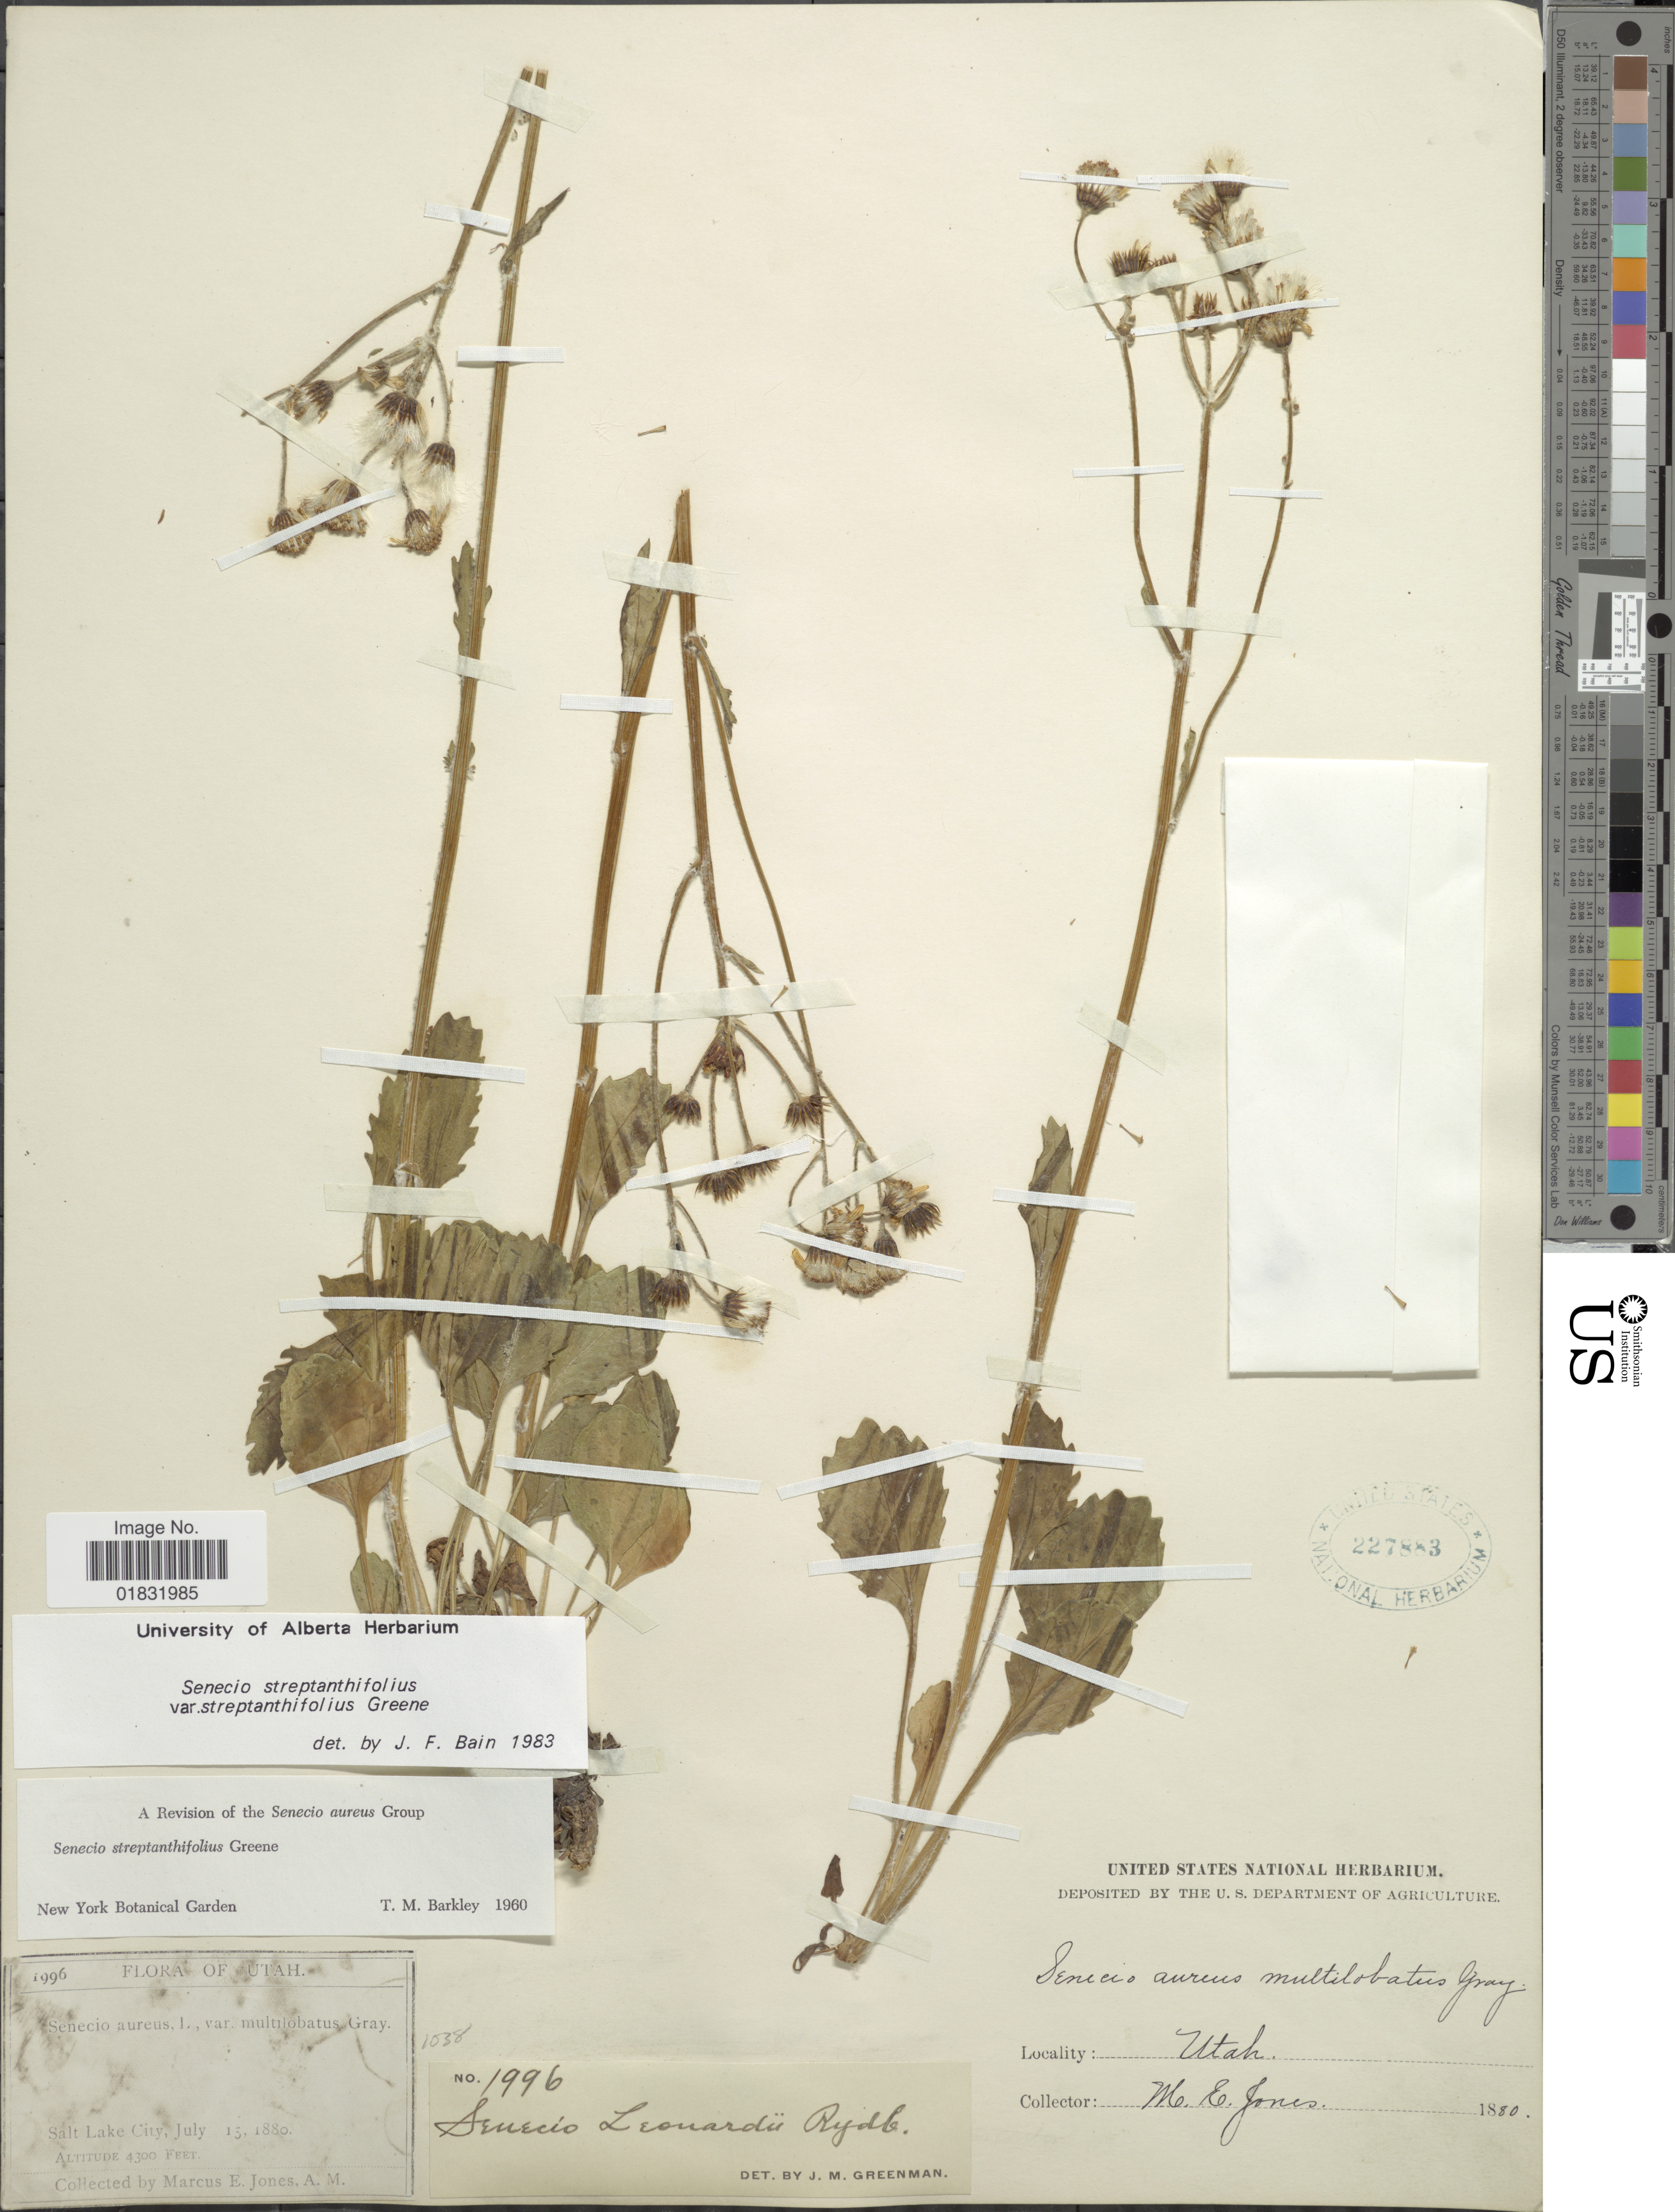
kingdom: Plantae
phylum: Tracheophyta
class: Magnoliopsida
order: Asterales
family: Asteraceae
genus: Packera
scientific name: Packera streptanthifolia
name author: (Greene) W.A. Weber & Á. Löve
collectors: M. E. Jones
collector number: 1996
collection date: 1880-06-13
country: United States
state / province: Utah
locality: Salt Lake City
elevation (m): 1311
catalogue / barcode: US 227883